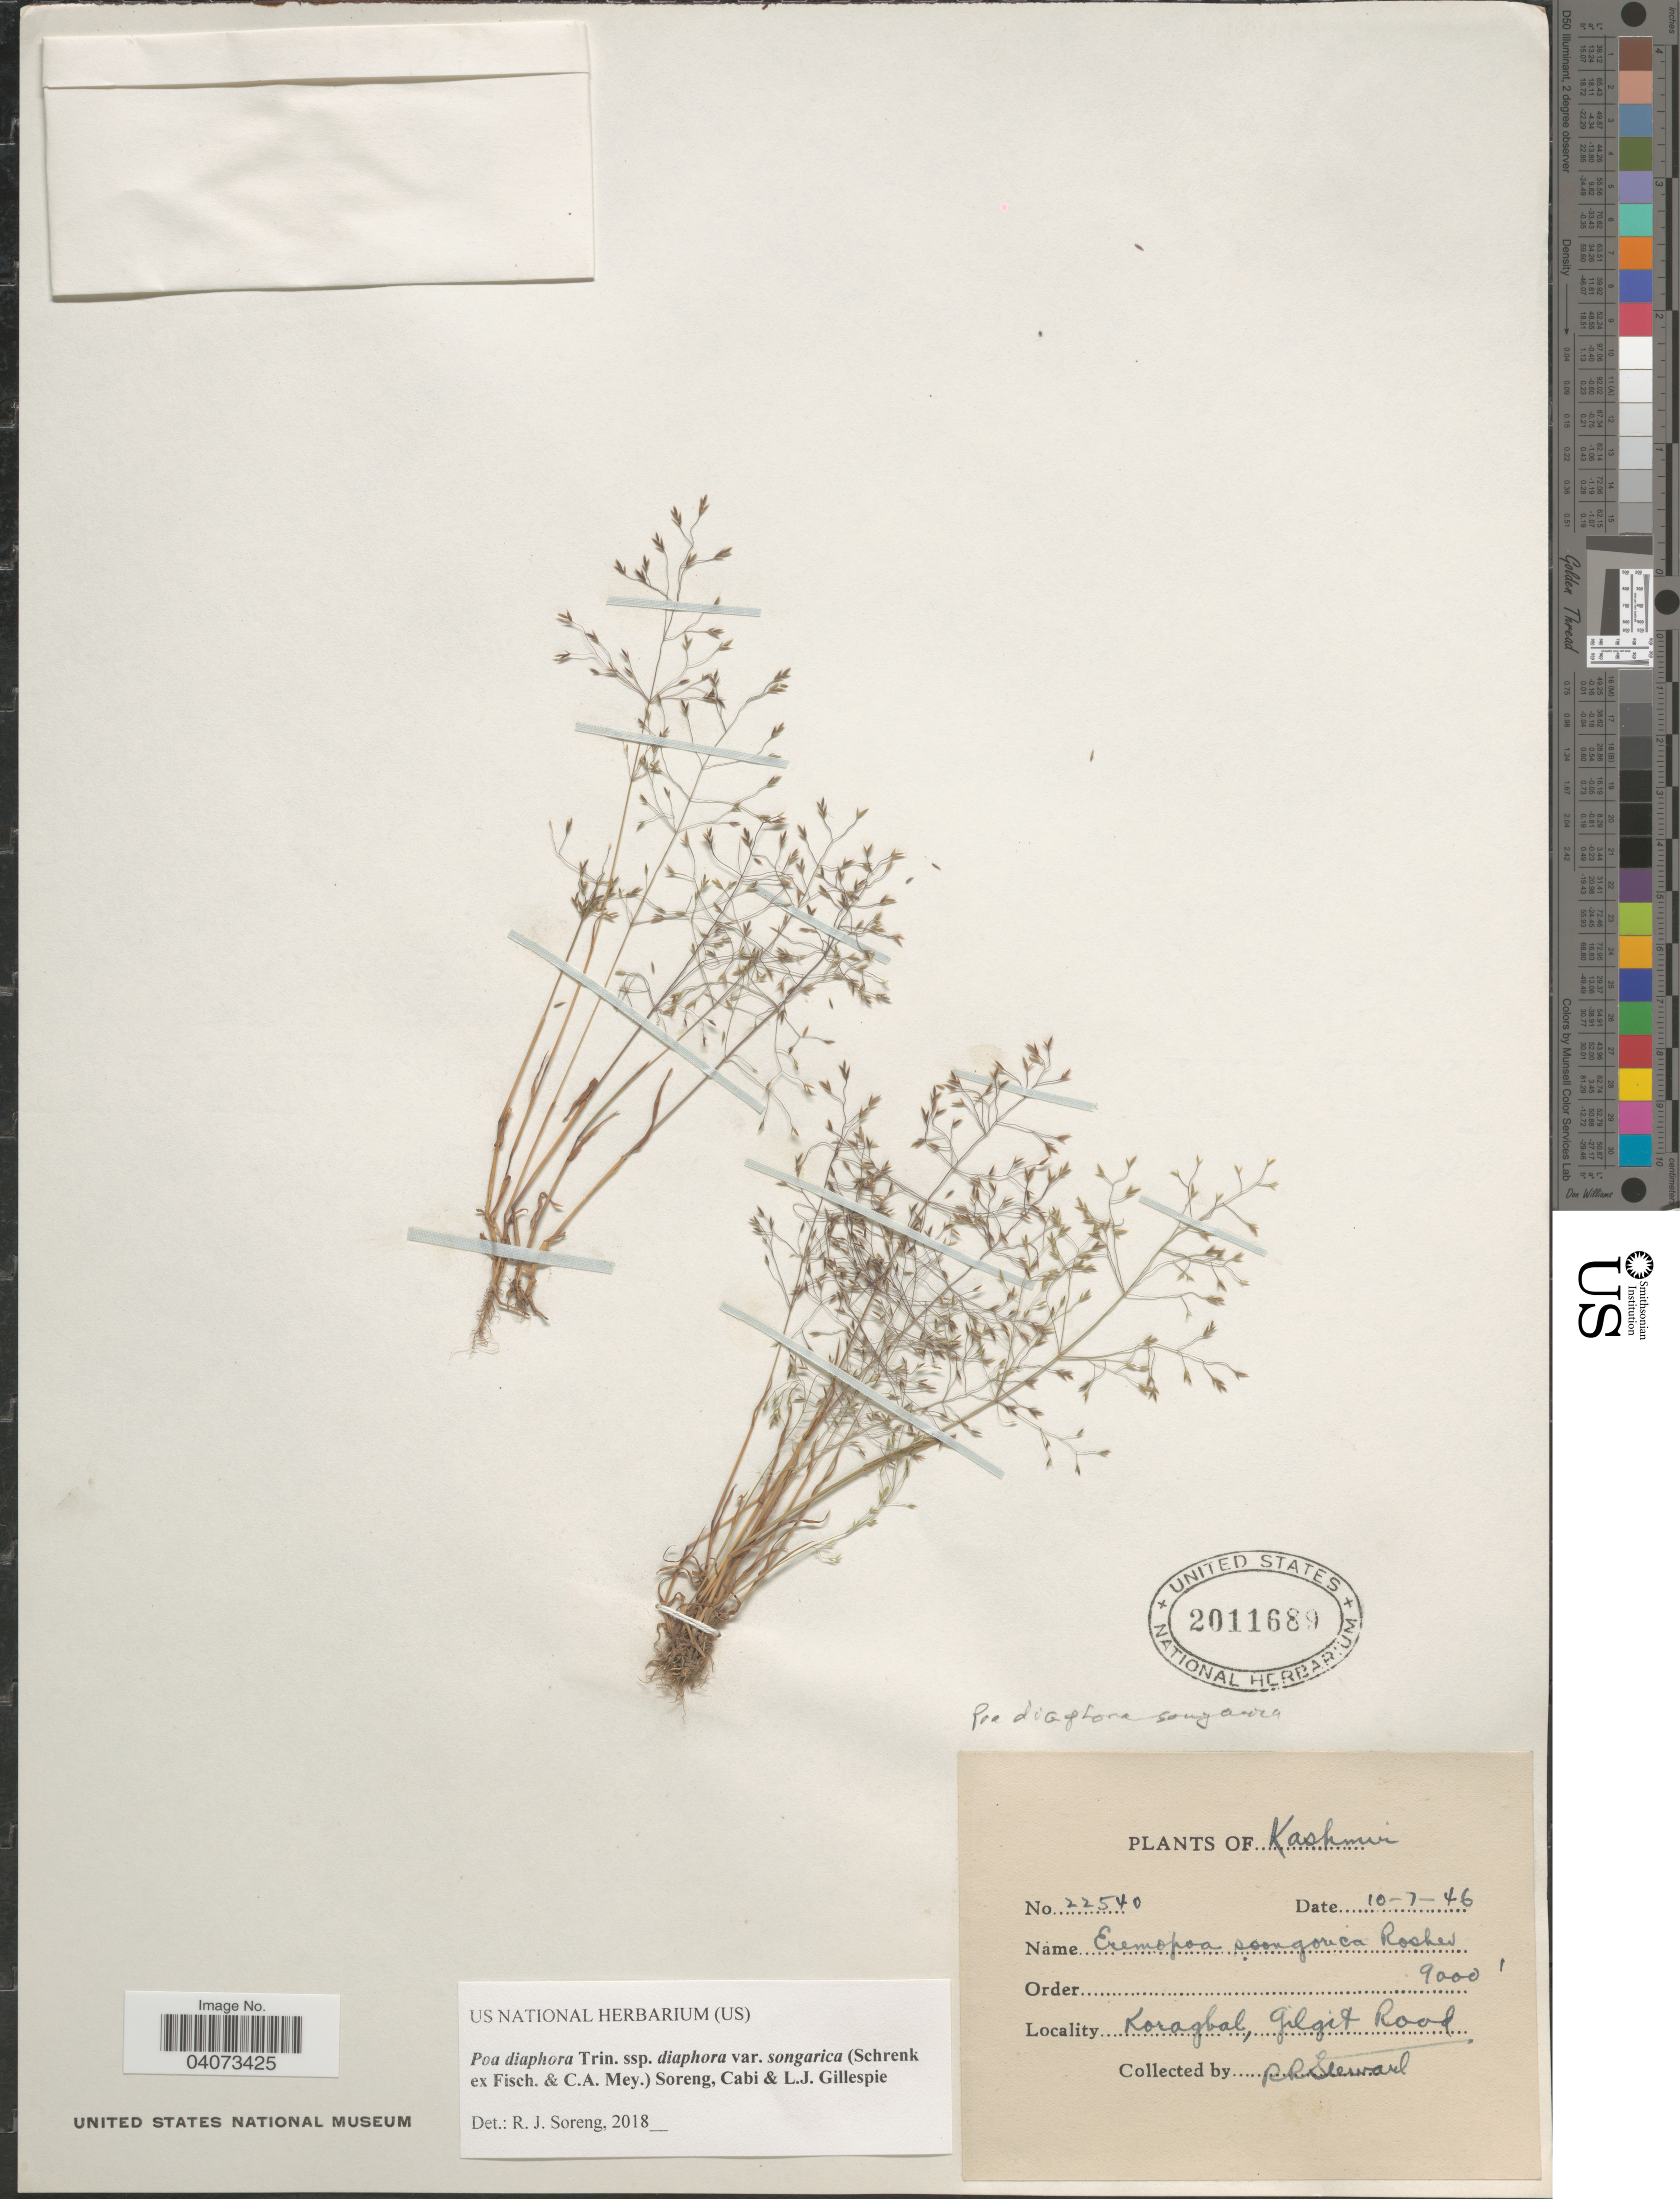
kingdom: Plantae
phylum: Tracheophyta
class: Liliopsida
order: Poales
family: Poaceae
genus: Poa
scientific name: Poa diaphora subsp. diaphora var. songarica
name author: (Schrenk ex Fisch. & C.A. Mey.) Soreng et al.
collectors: R. Stewart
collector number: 22540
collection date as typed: Transcribed d/m/y: 10/7/46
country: India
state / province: Jammu and Kashmir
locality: Kashmir. Koragbal, Gilgit Road.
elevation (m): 2743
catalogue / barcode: US 2011689